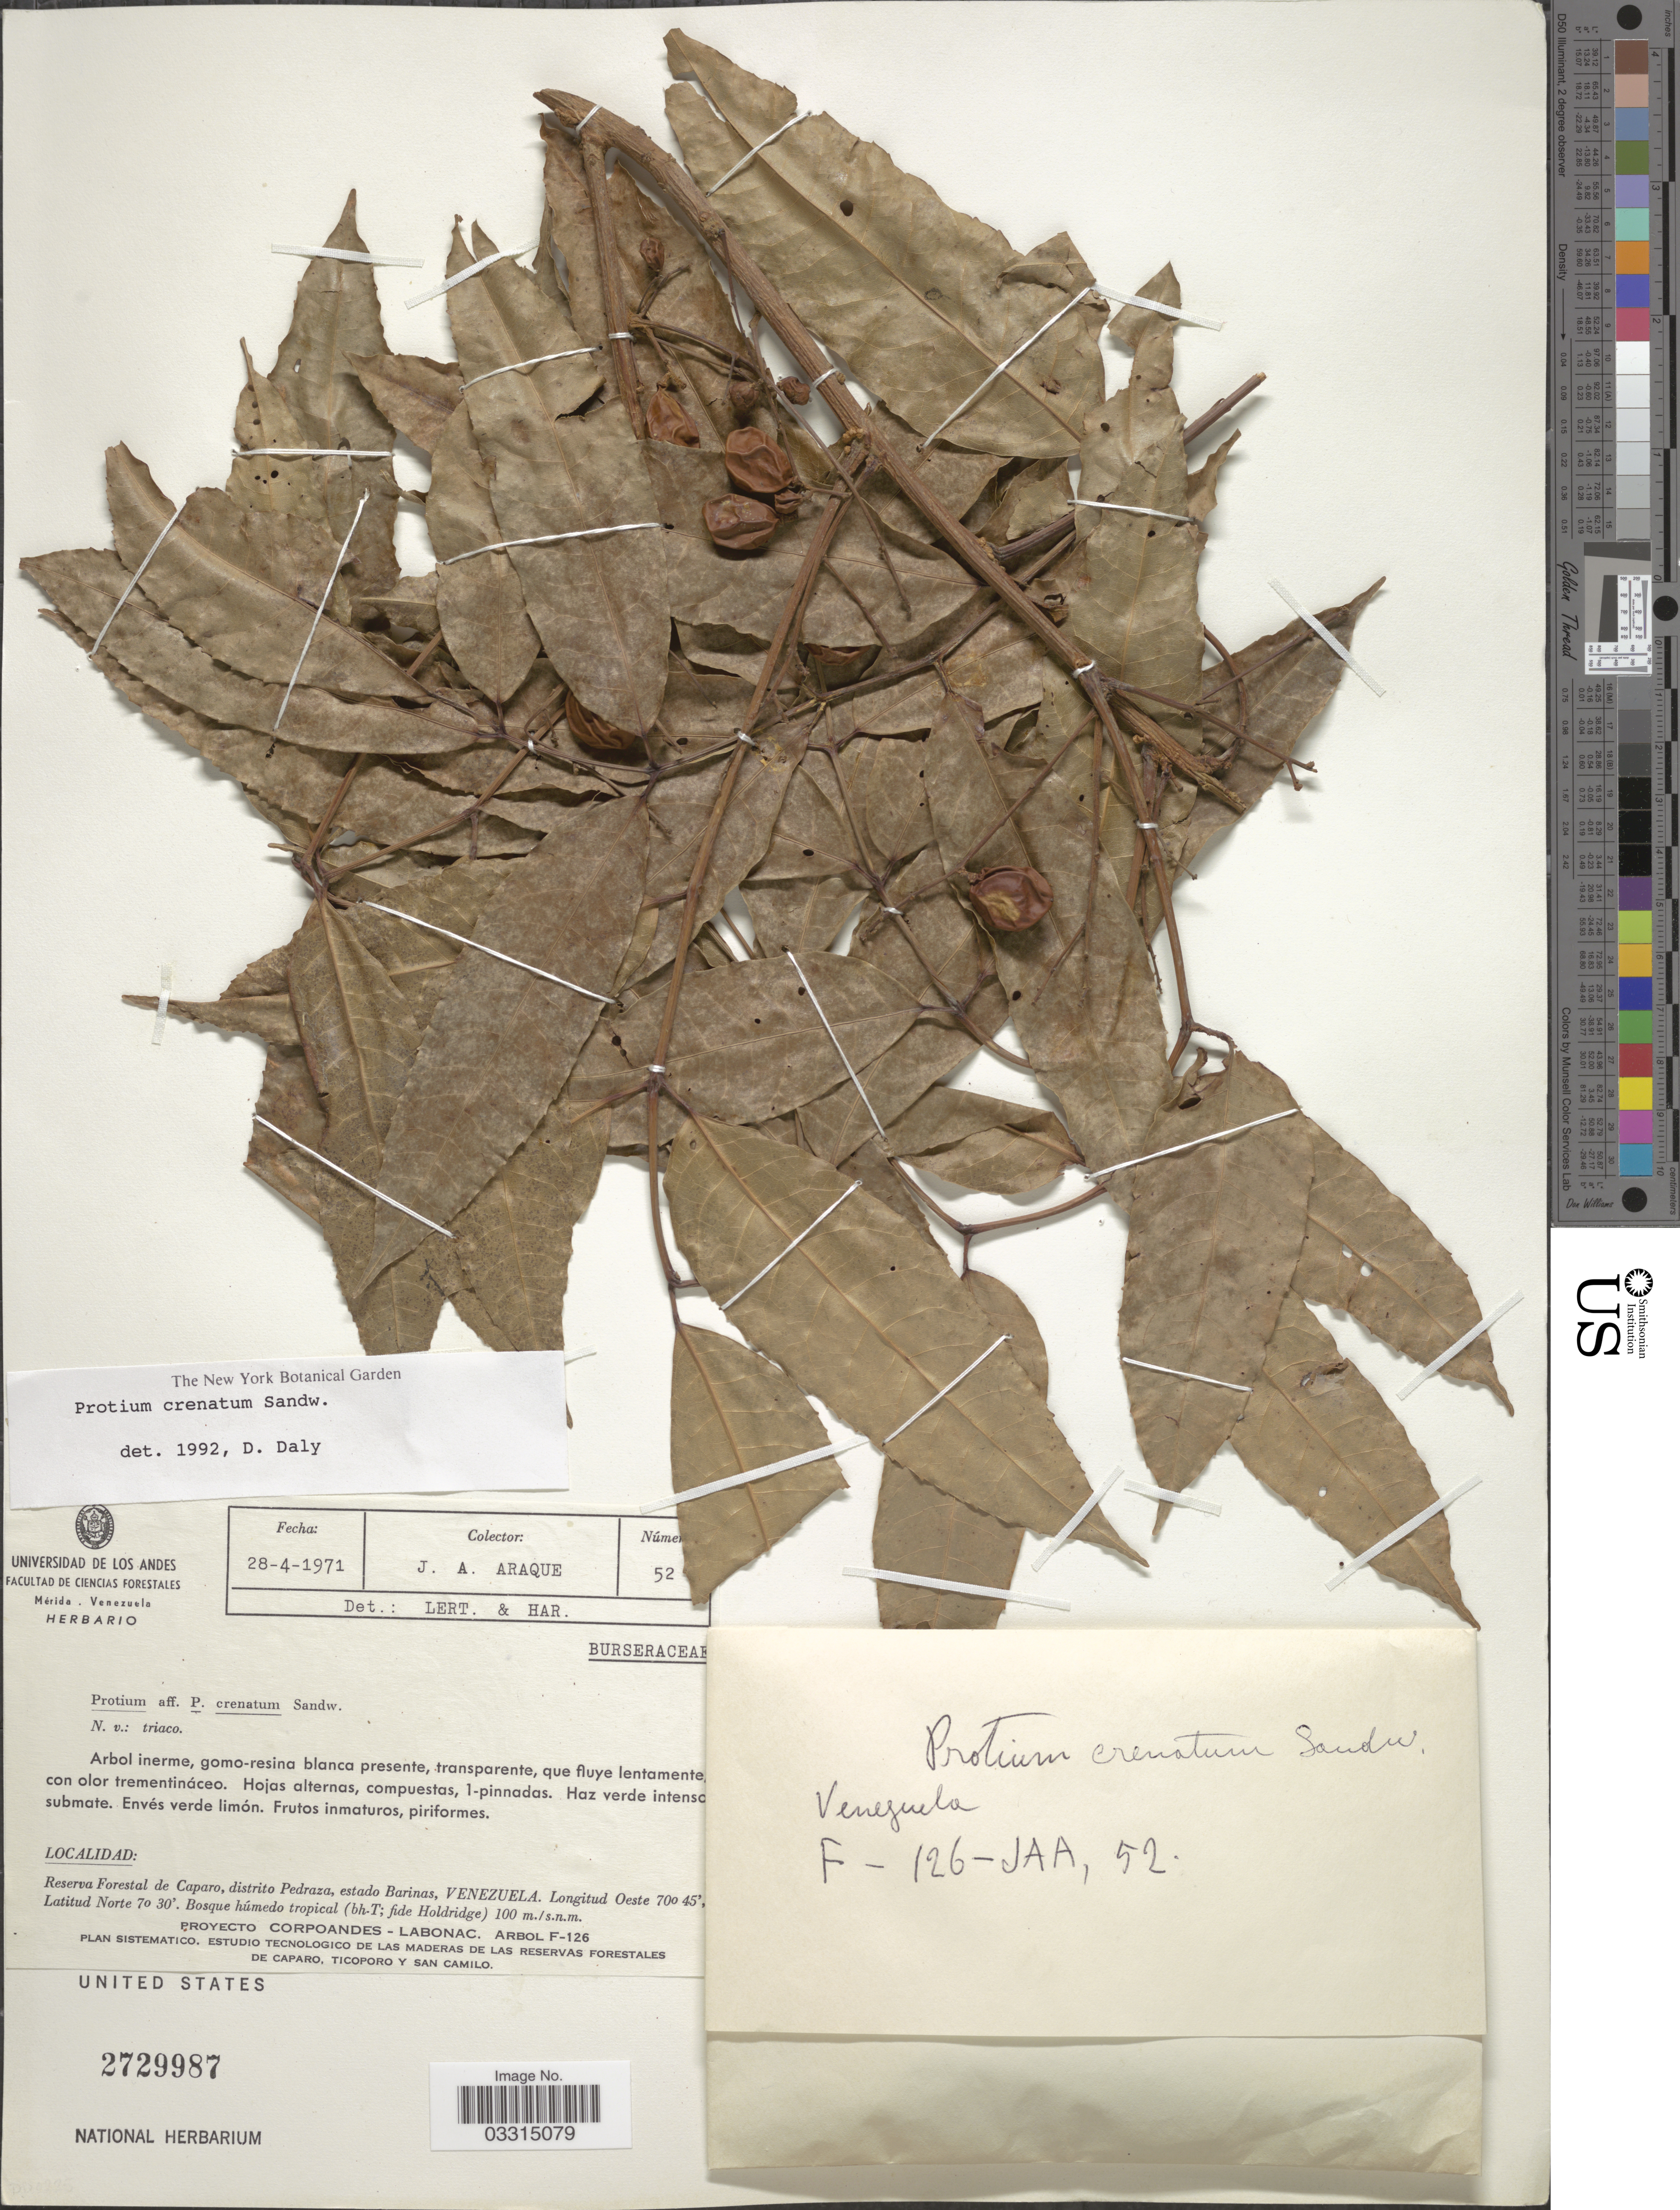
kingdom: Plantae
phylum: Tracheophyta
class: Magnoliopsida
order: Sapindales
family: Burseraceae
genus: Protium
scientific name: Protium crenatum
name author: Sandwith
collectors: J. Araque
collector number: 52!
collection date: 1971-04-28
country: Venezuela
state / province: Barinas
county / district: Pedraza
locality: Reserva Forestal de Caparo, distrito Pedraza.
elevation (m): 100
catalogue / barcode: US 2729987